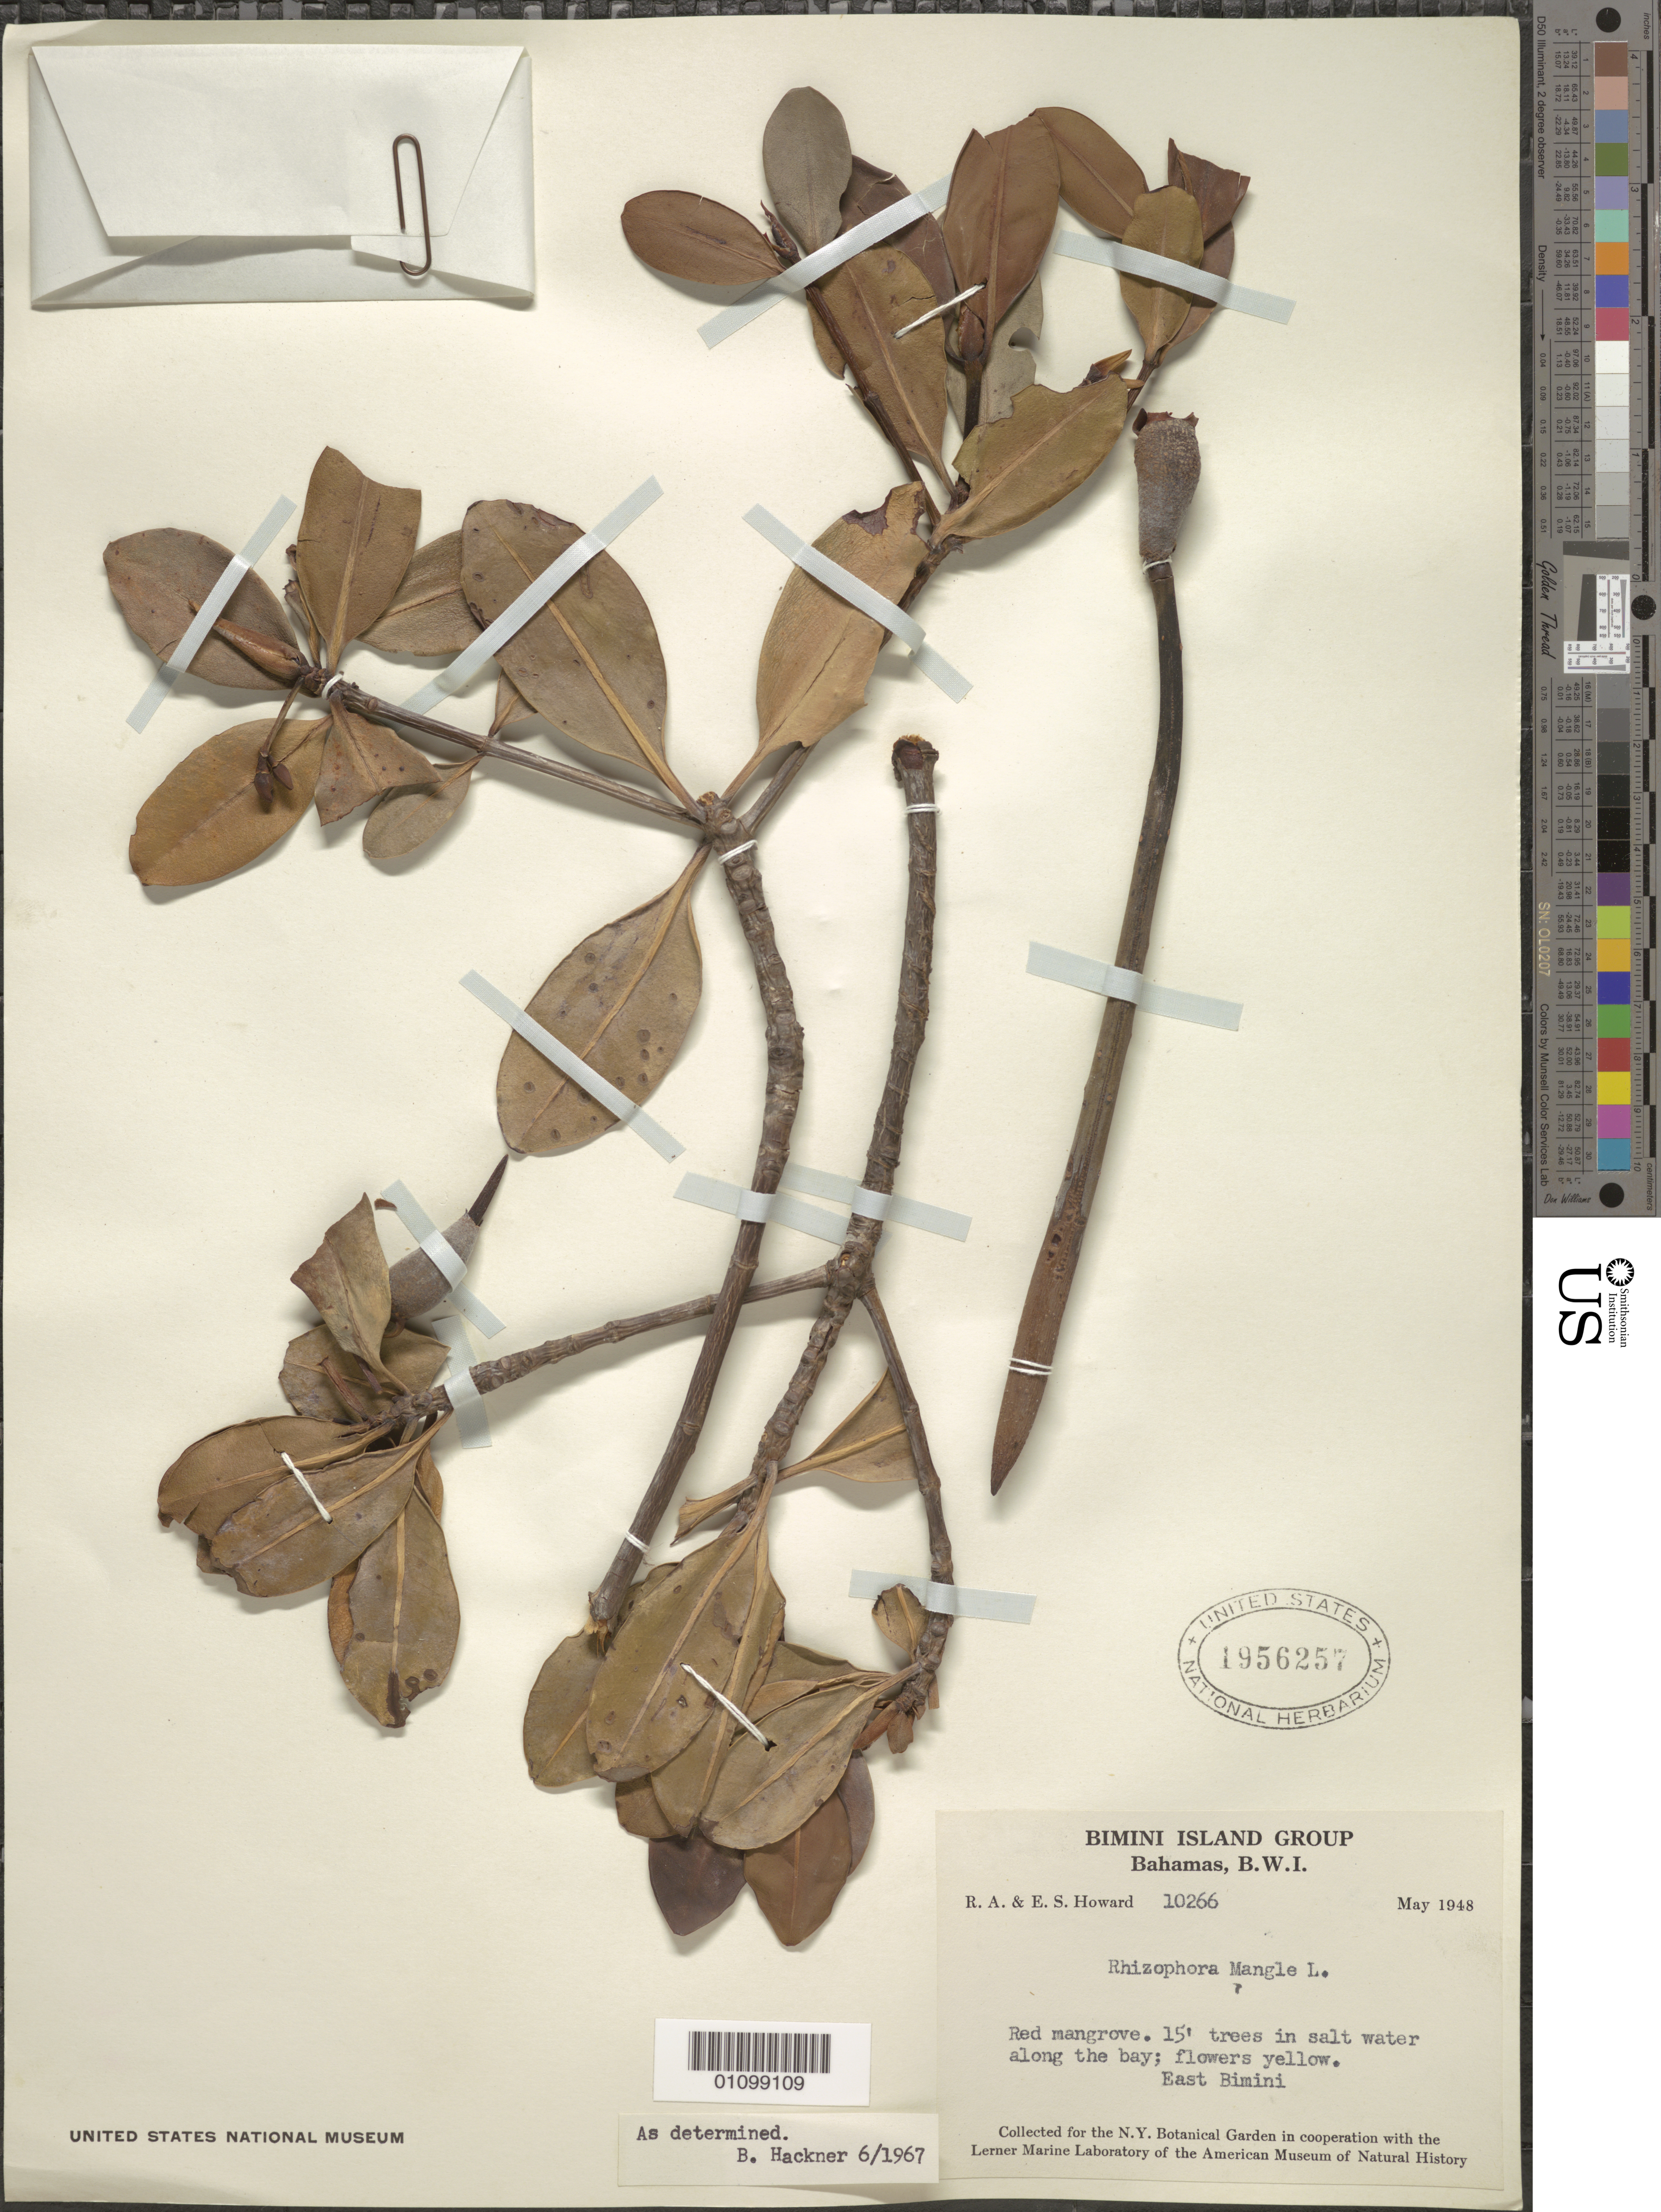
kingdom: Plantae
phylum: Tracheophyta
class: Magnoliopsida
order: Malpighiales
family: Rhizophoraceae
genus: Rhizophora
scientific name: Rhizophora mangle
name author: L.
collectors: R. A. Howard & E. S. Howard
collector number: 10266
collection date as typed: May 1948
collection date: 1948-05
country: Bahamas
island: Bimini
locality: Red mangrove. E Bimini.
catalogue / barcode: US 1956257